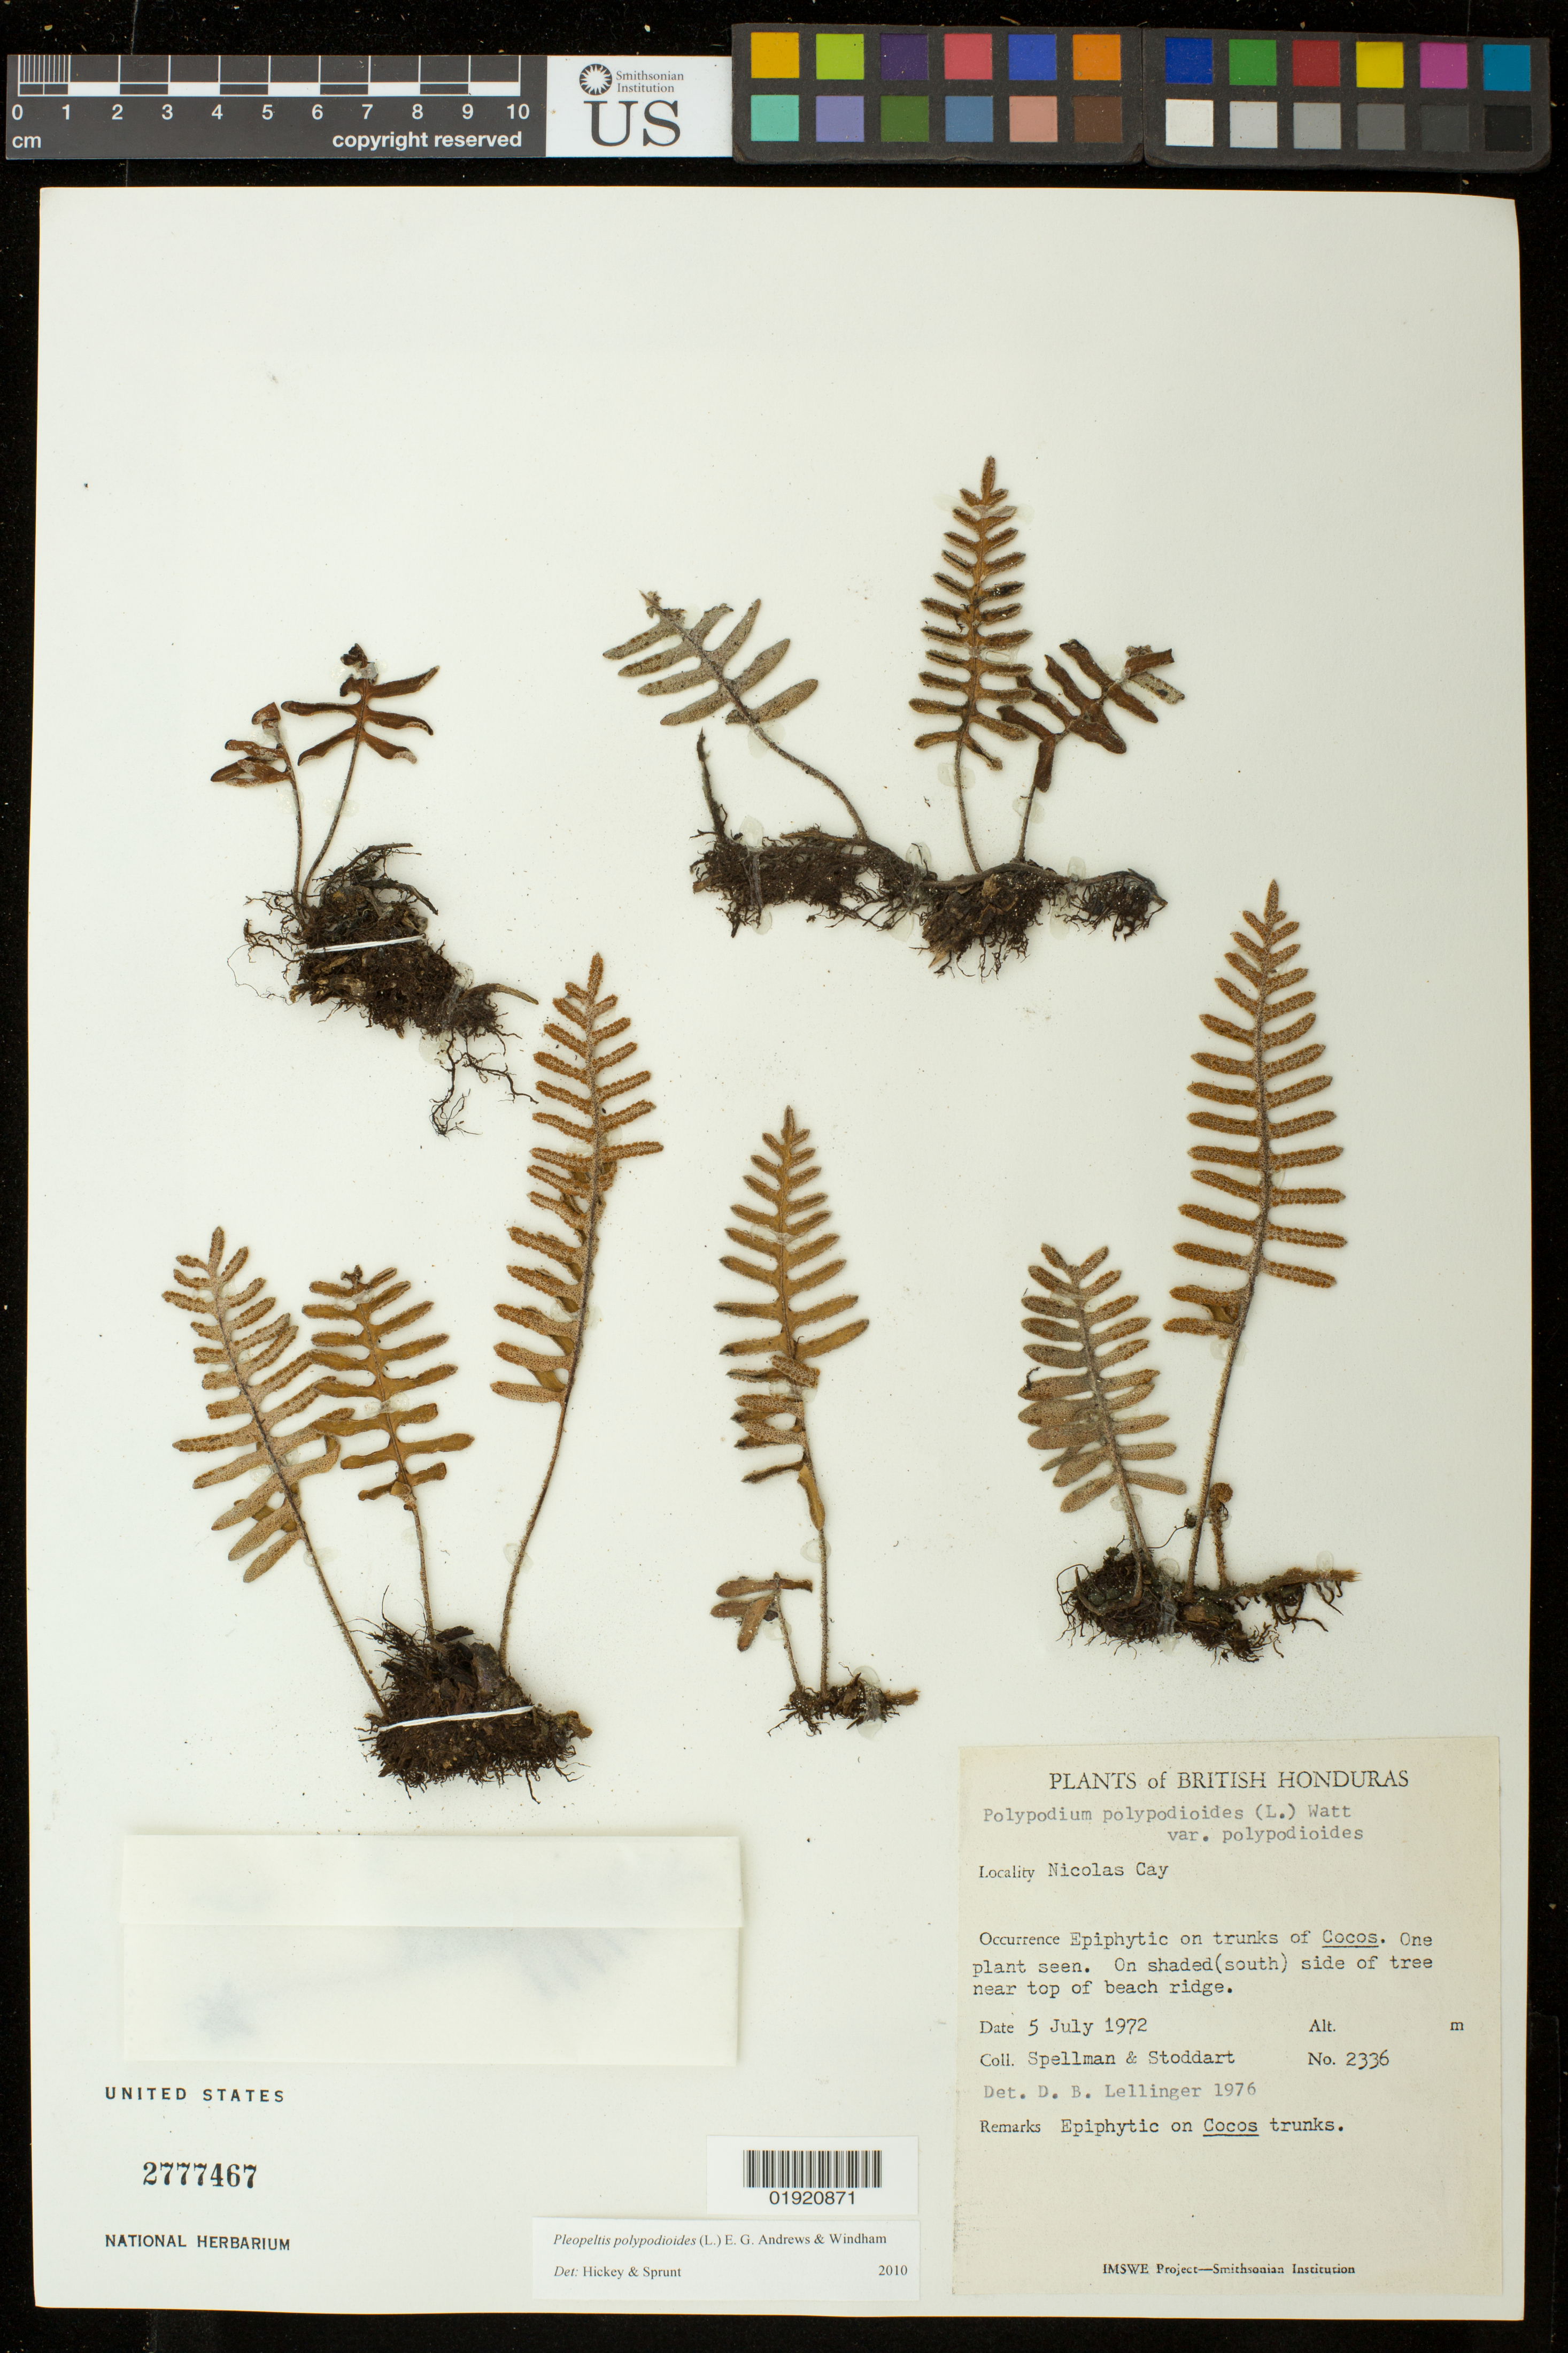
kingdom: Plantae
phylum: Tracheophyta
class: Polypodiopsida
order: Polypodiales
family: Polypodiaceae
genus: Pleopeltis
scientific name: Pleopeltis polypodioides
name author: (L.) E.G. Andrews & Windham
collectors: Spellman, -- & -. Stoddart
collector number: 2336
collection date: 1972-07-05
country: Belize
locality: British Honduras. Locality: Nicolas Cay.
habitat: One plant seen. On shaded (south) side of tree near top of beach ridge.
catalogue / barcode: US 2777467